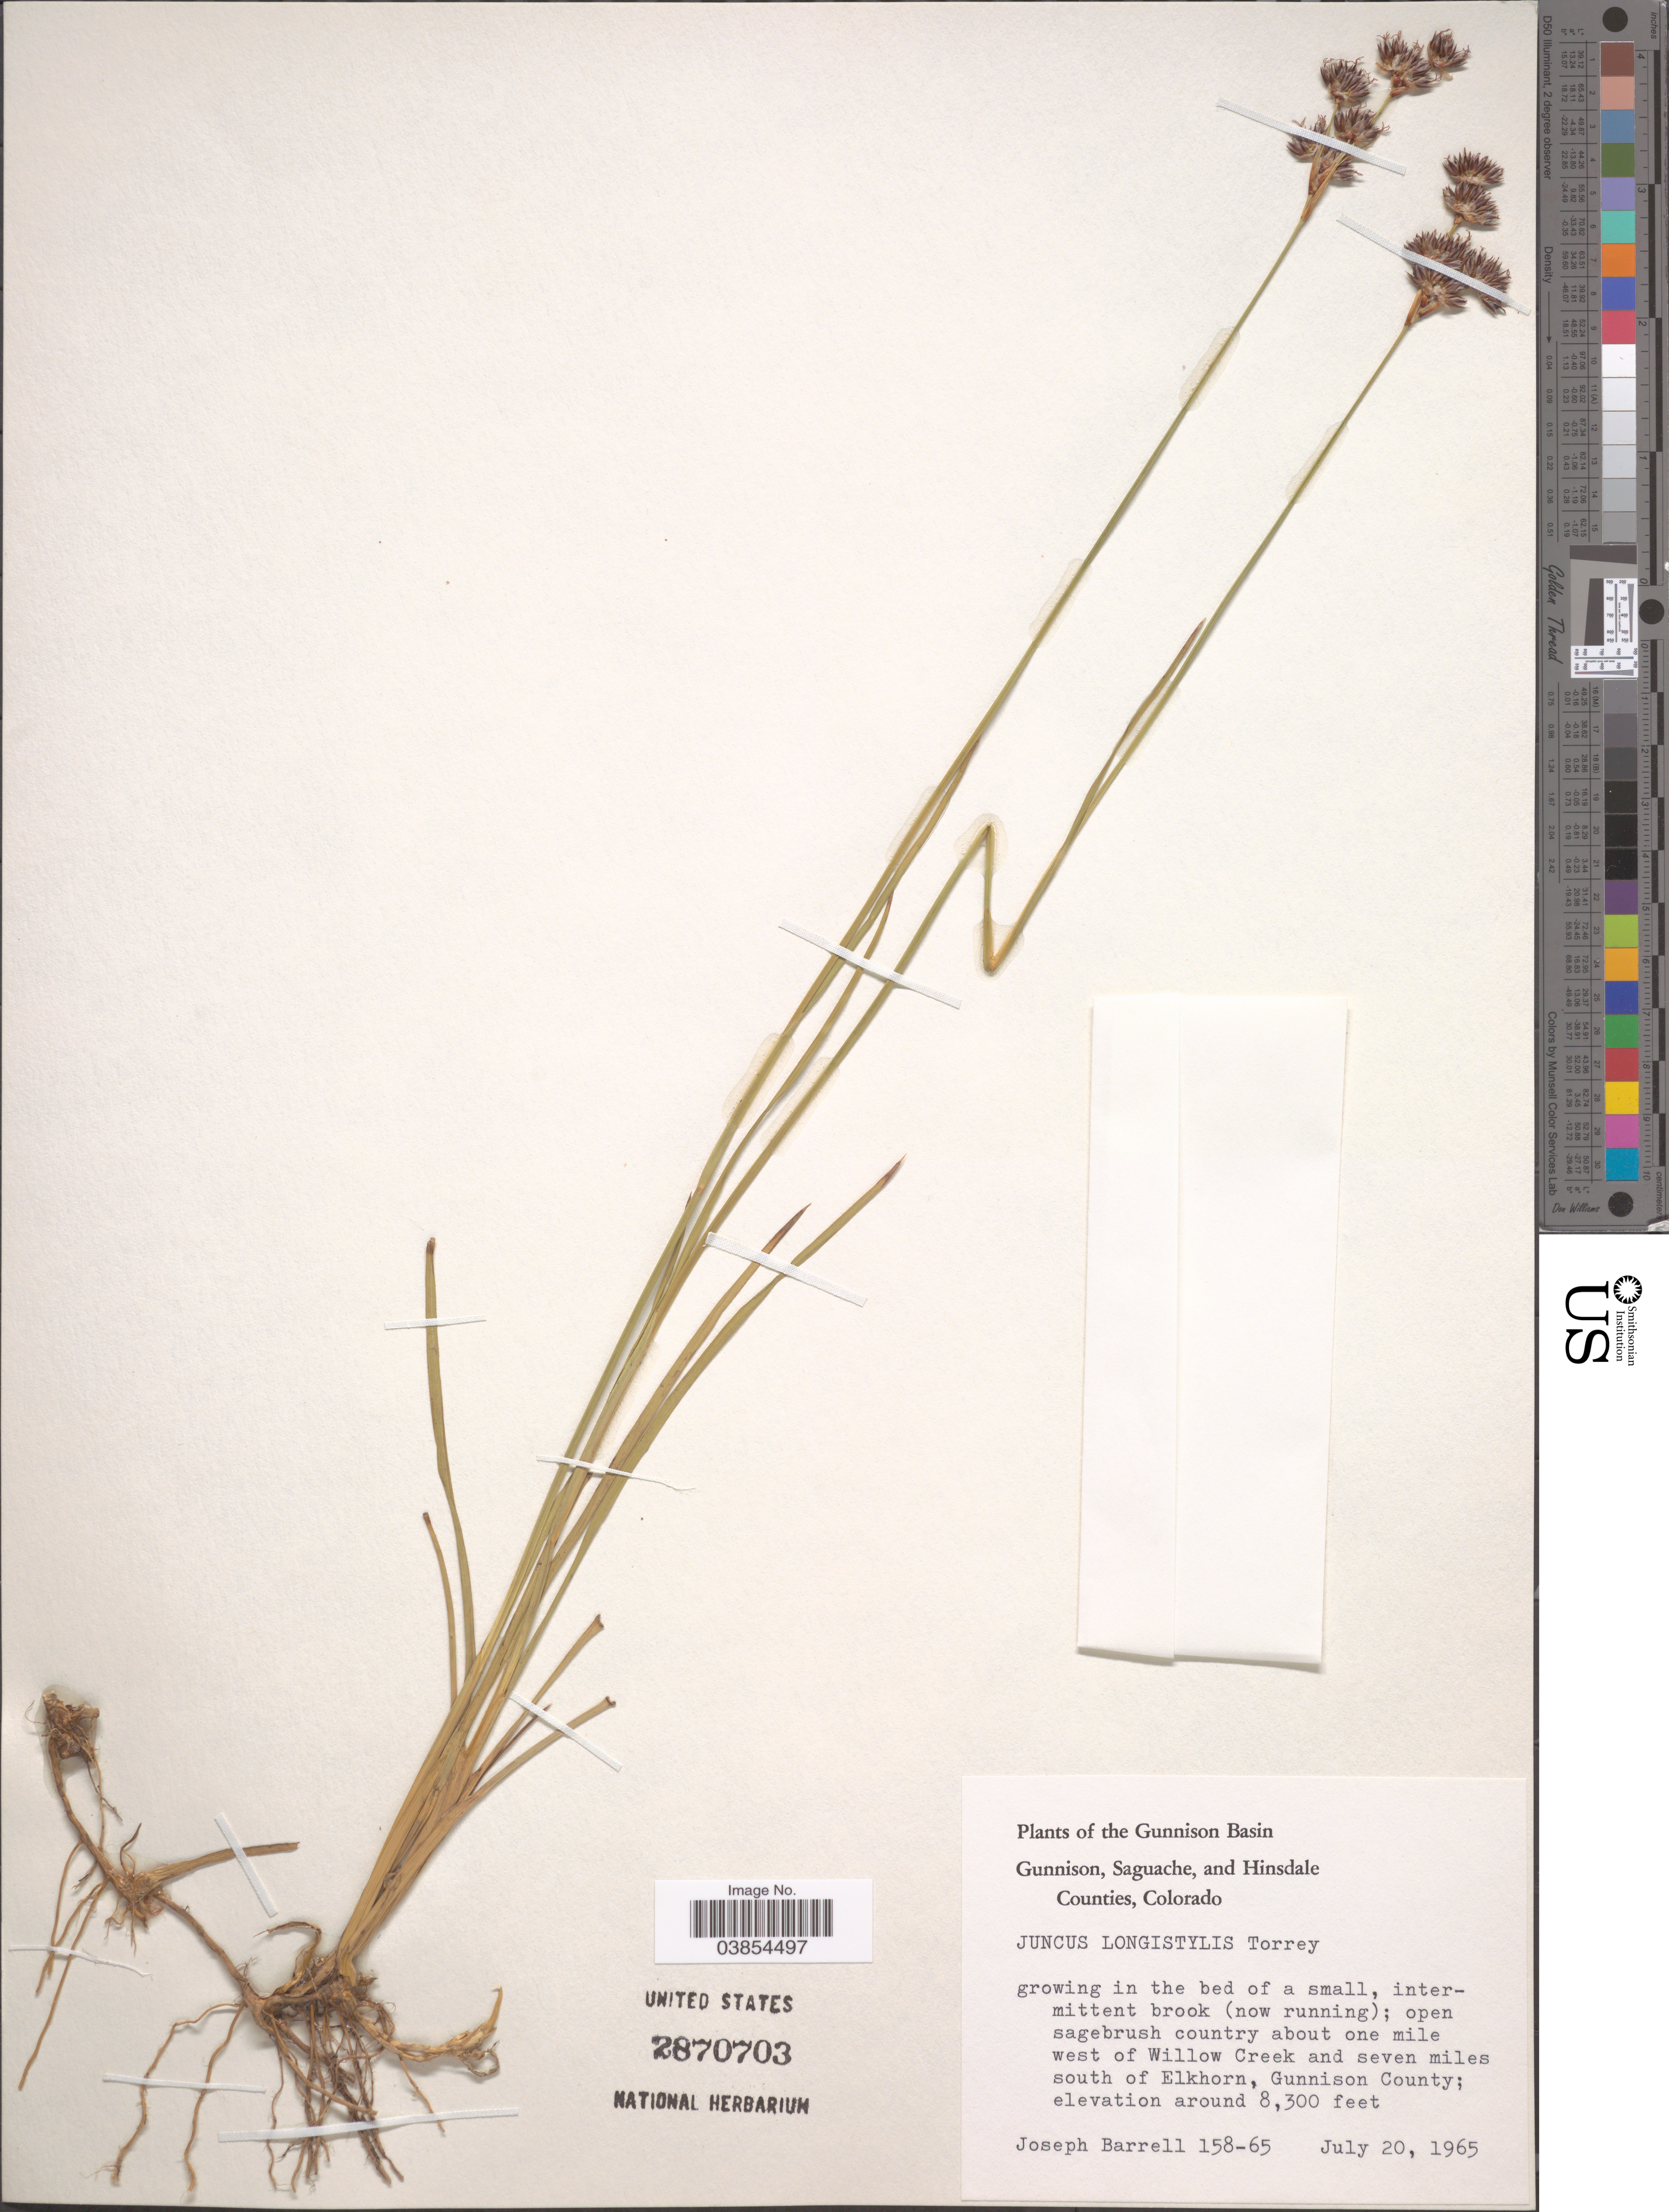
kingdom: Plantae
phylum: Tracheophyta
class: Liliopsida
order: Poales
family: Juncaceae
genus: Juncus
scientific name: Juncus longistylis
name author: Torr.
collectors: J. Barrell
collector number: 158-65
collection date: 1965-07-20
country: United States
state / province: Colorado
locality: Gunnison Basin. Open sagebrush country about one mile west of Willow Creek and seven miles south of Elkhorn, Gunnison County.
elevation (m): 2530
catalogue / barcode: US 2870703